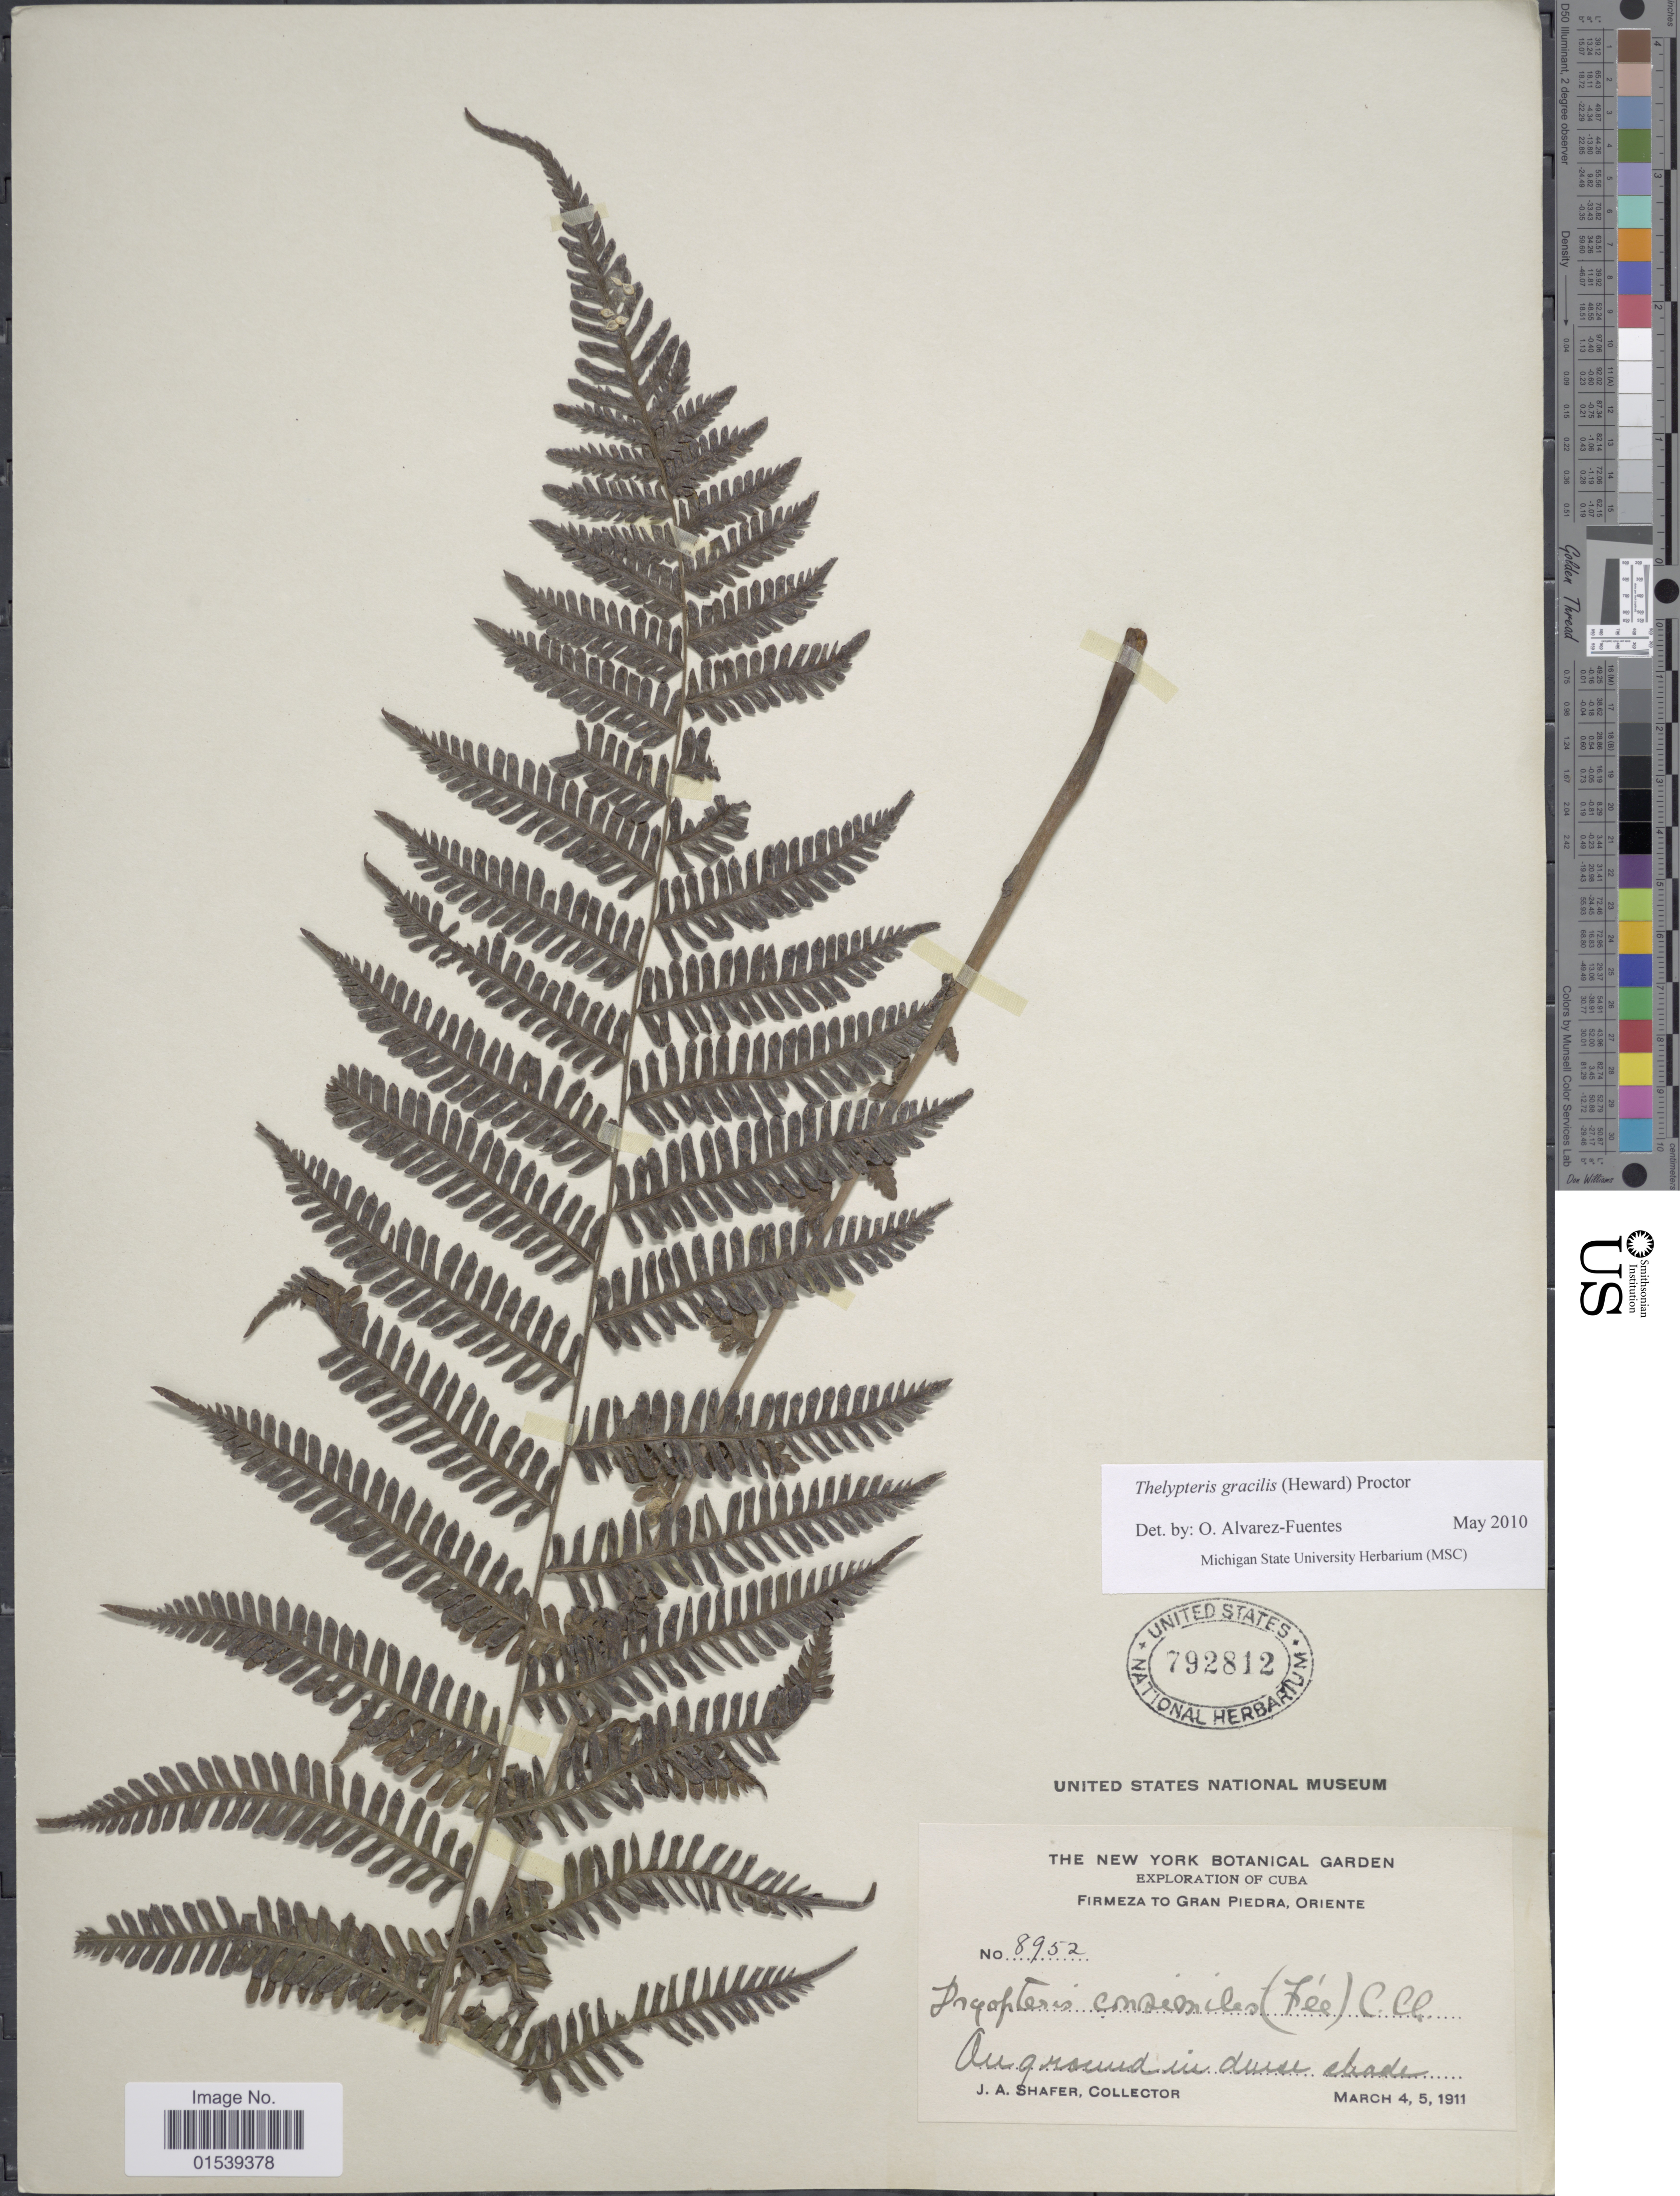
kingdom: Plantae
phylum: Tracheophyta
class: Polypodiopsida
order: Polypodiales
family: Thelypteridaceae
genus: Amauropelta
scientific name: Amauropelta gracilis ined. 2015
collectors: J. A. Shafer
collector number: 8952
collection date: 1911-03-04/1911-03-05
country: Cuba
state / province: Oriente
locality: Firmeza to Gran Piedra, Oriente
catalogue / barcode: US 792812